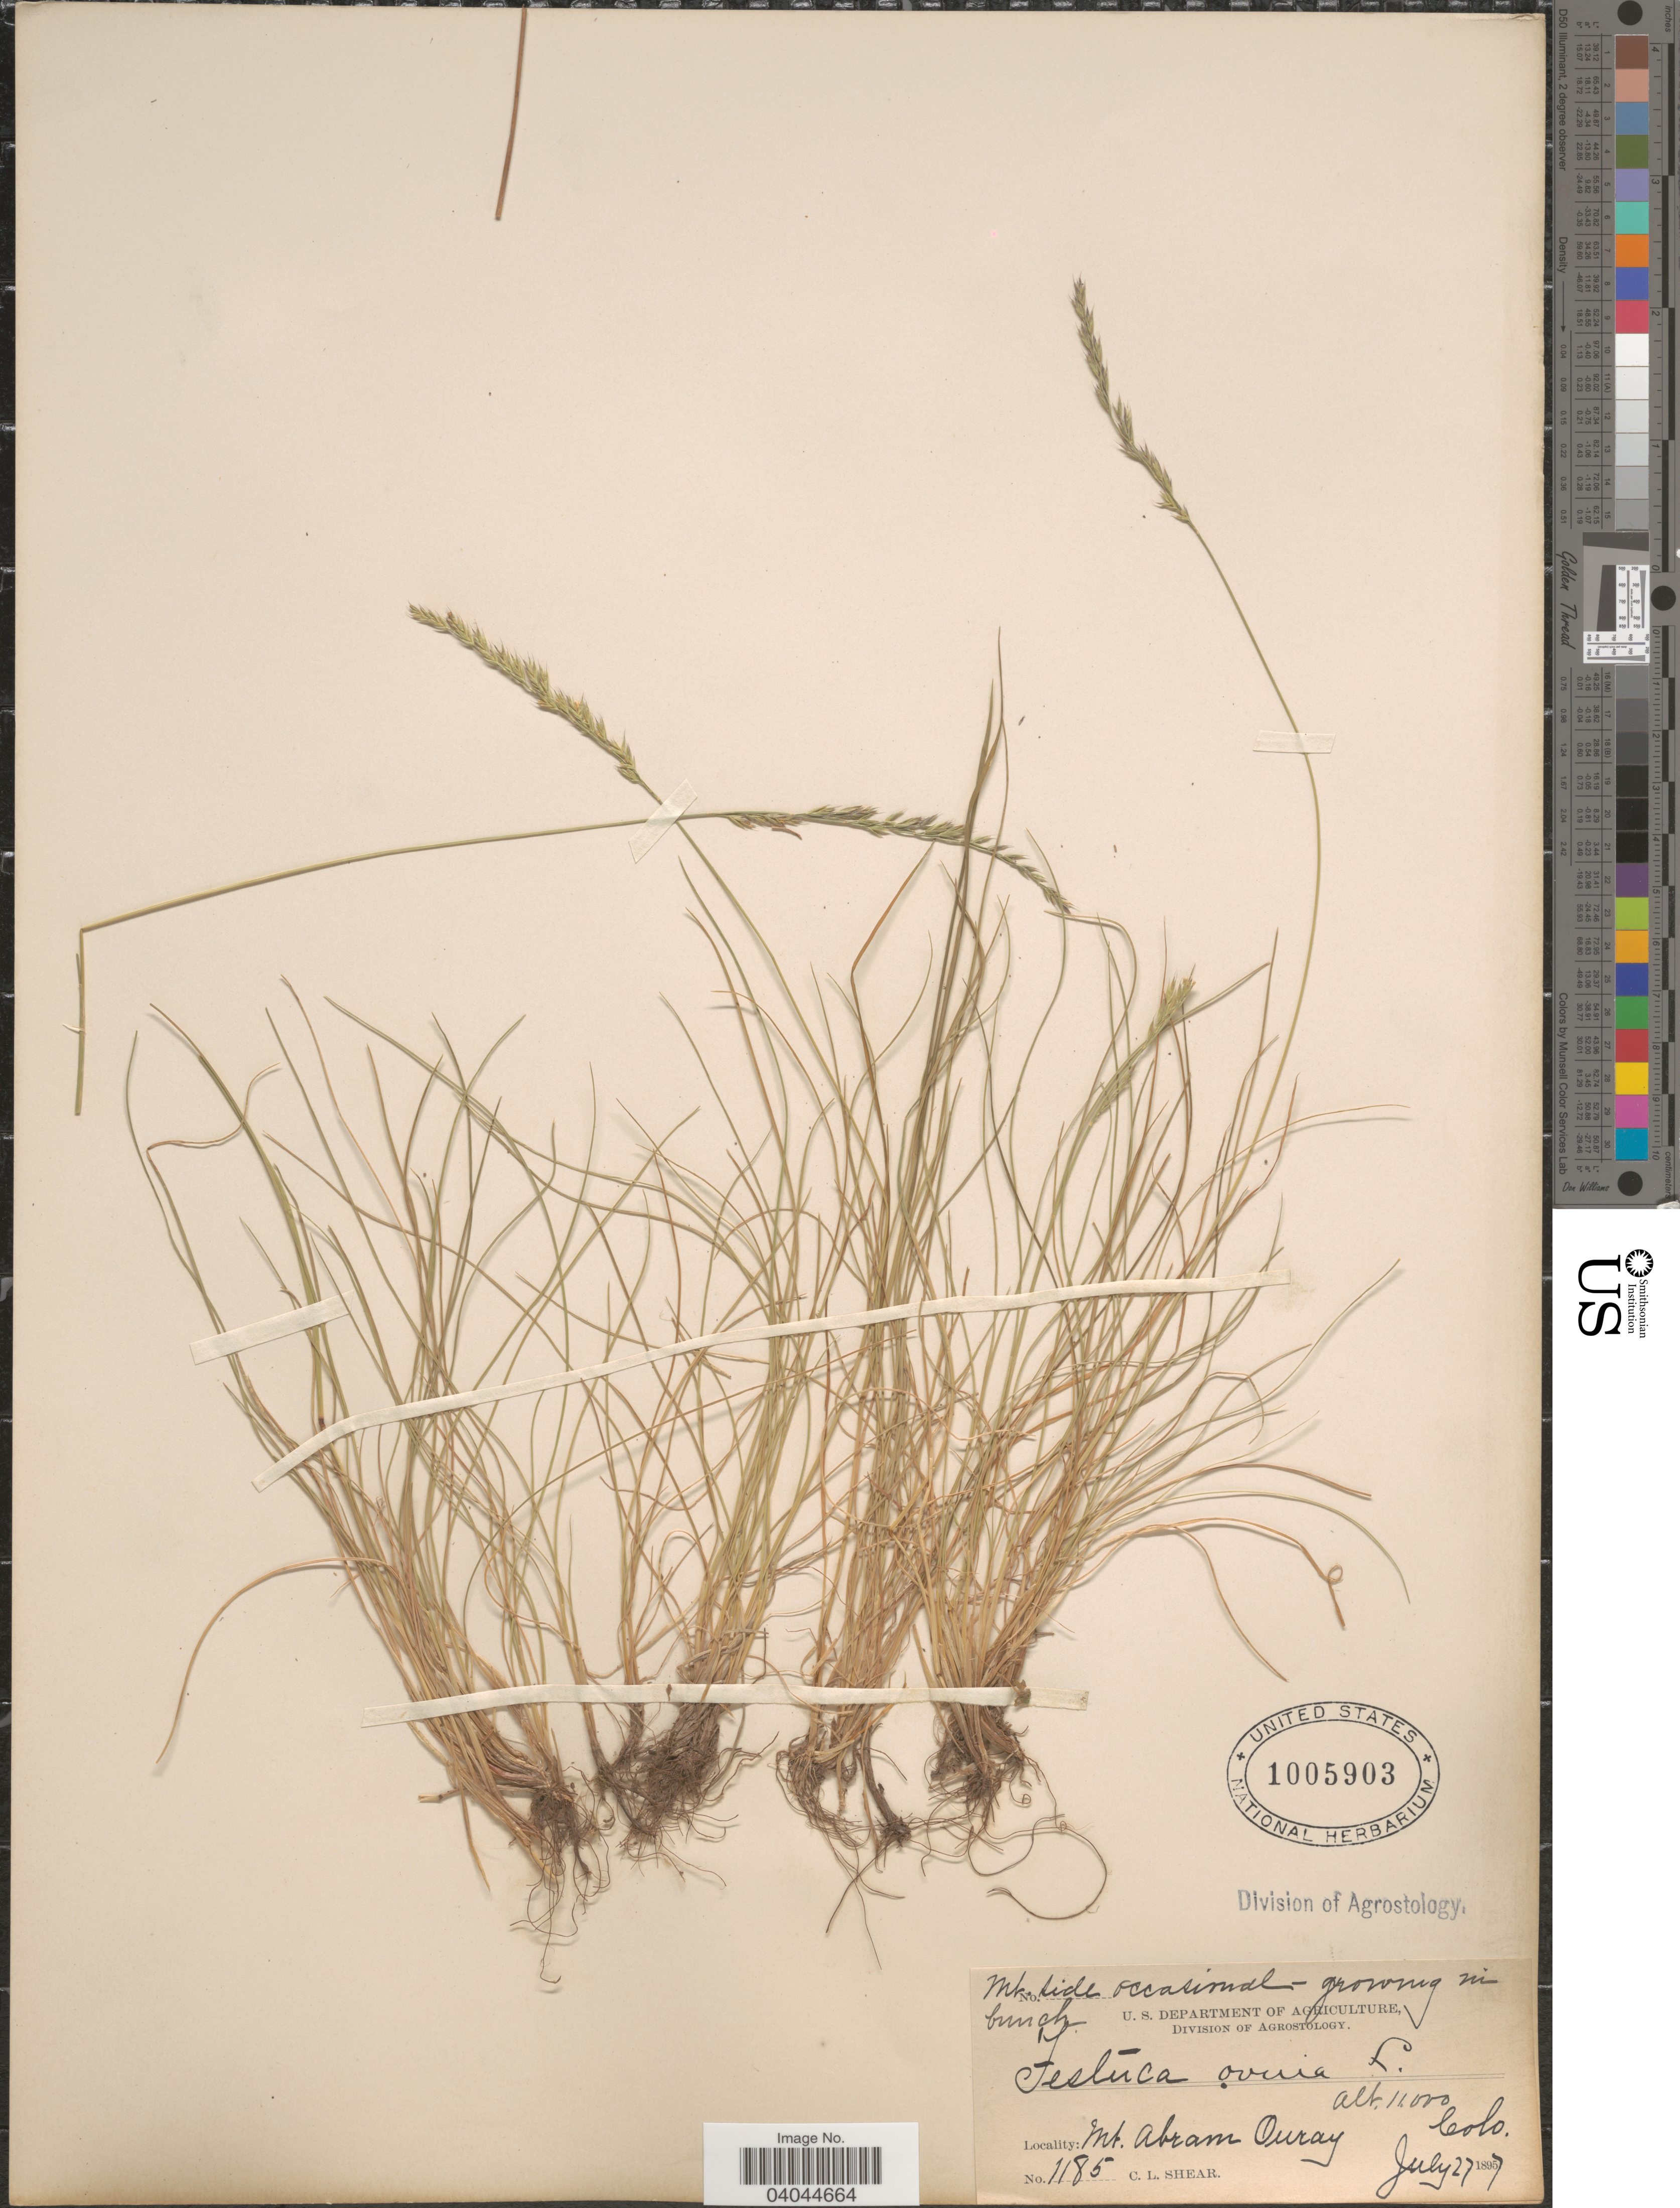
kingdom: Plantae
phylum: Tracheophyta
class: Liliopsida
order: Poales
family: Poaceae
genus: Festuca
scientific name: Festuca ovina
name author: L.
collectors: C. L. Shear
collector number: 1185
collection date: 1897-07-27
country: United States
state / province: Colorado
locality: Mt. Abram Ouray.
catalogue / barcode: US 1005903